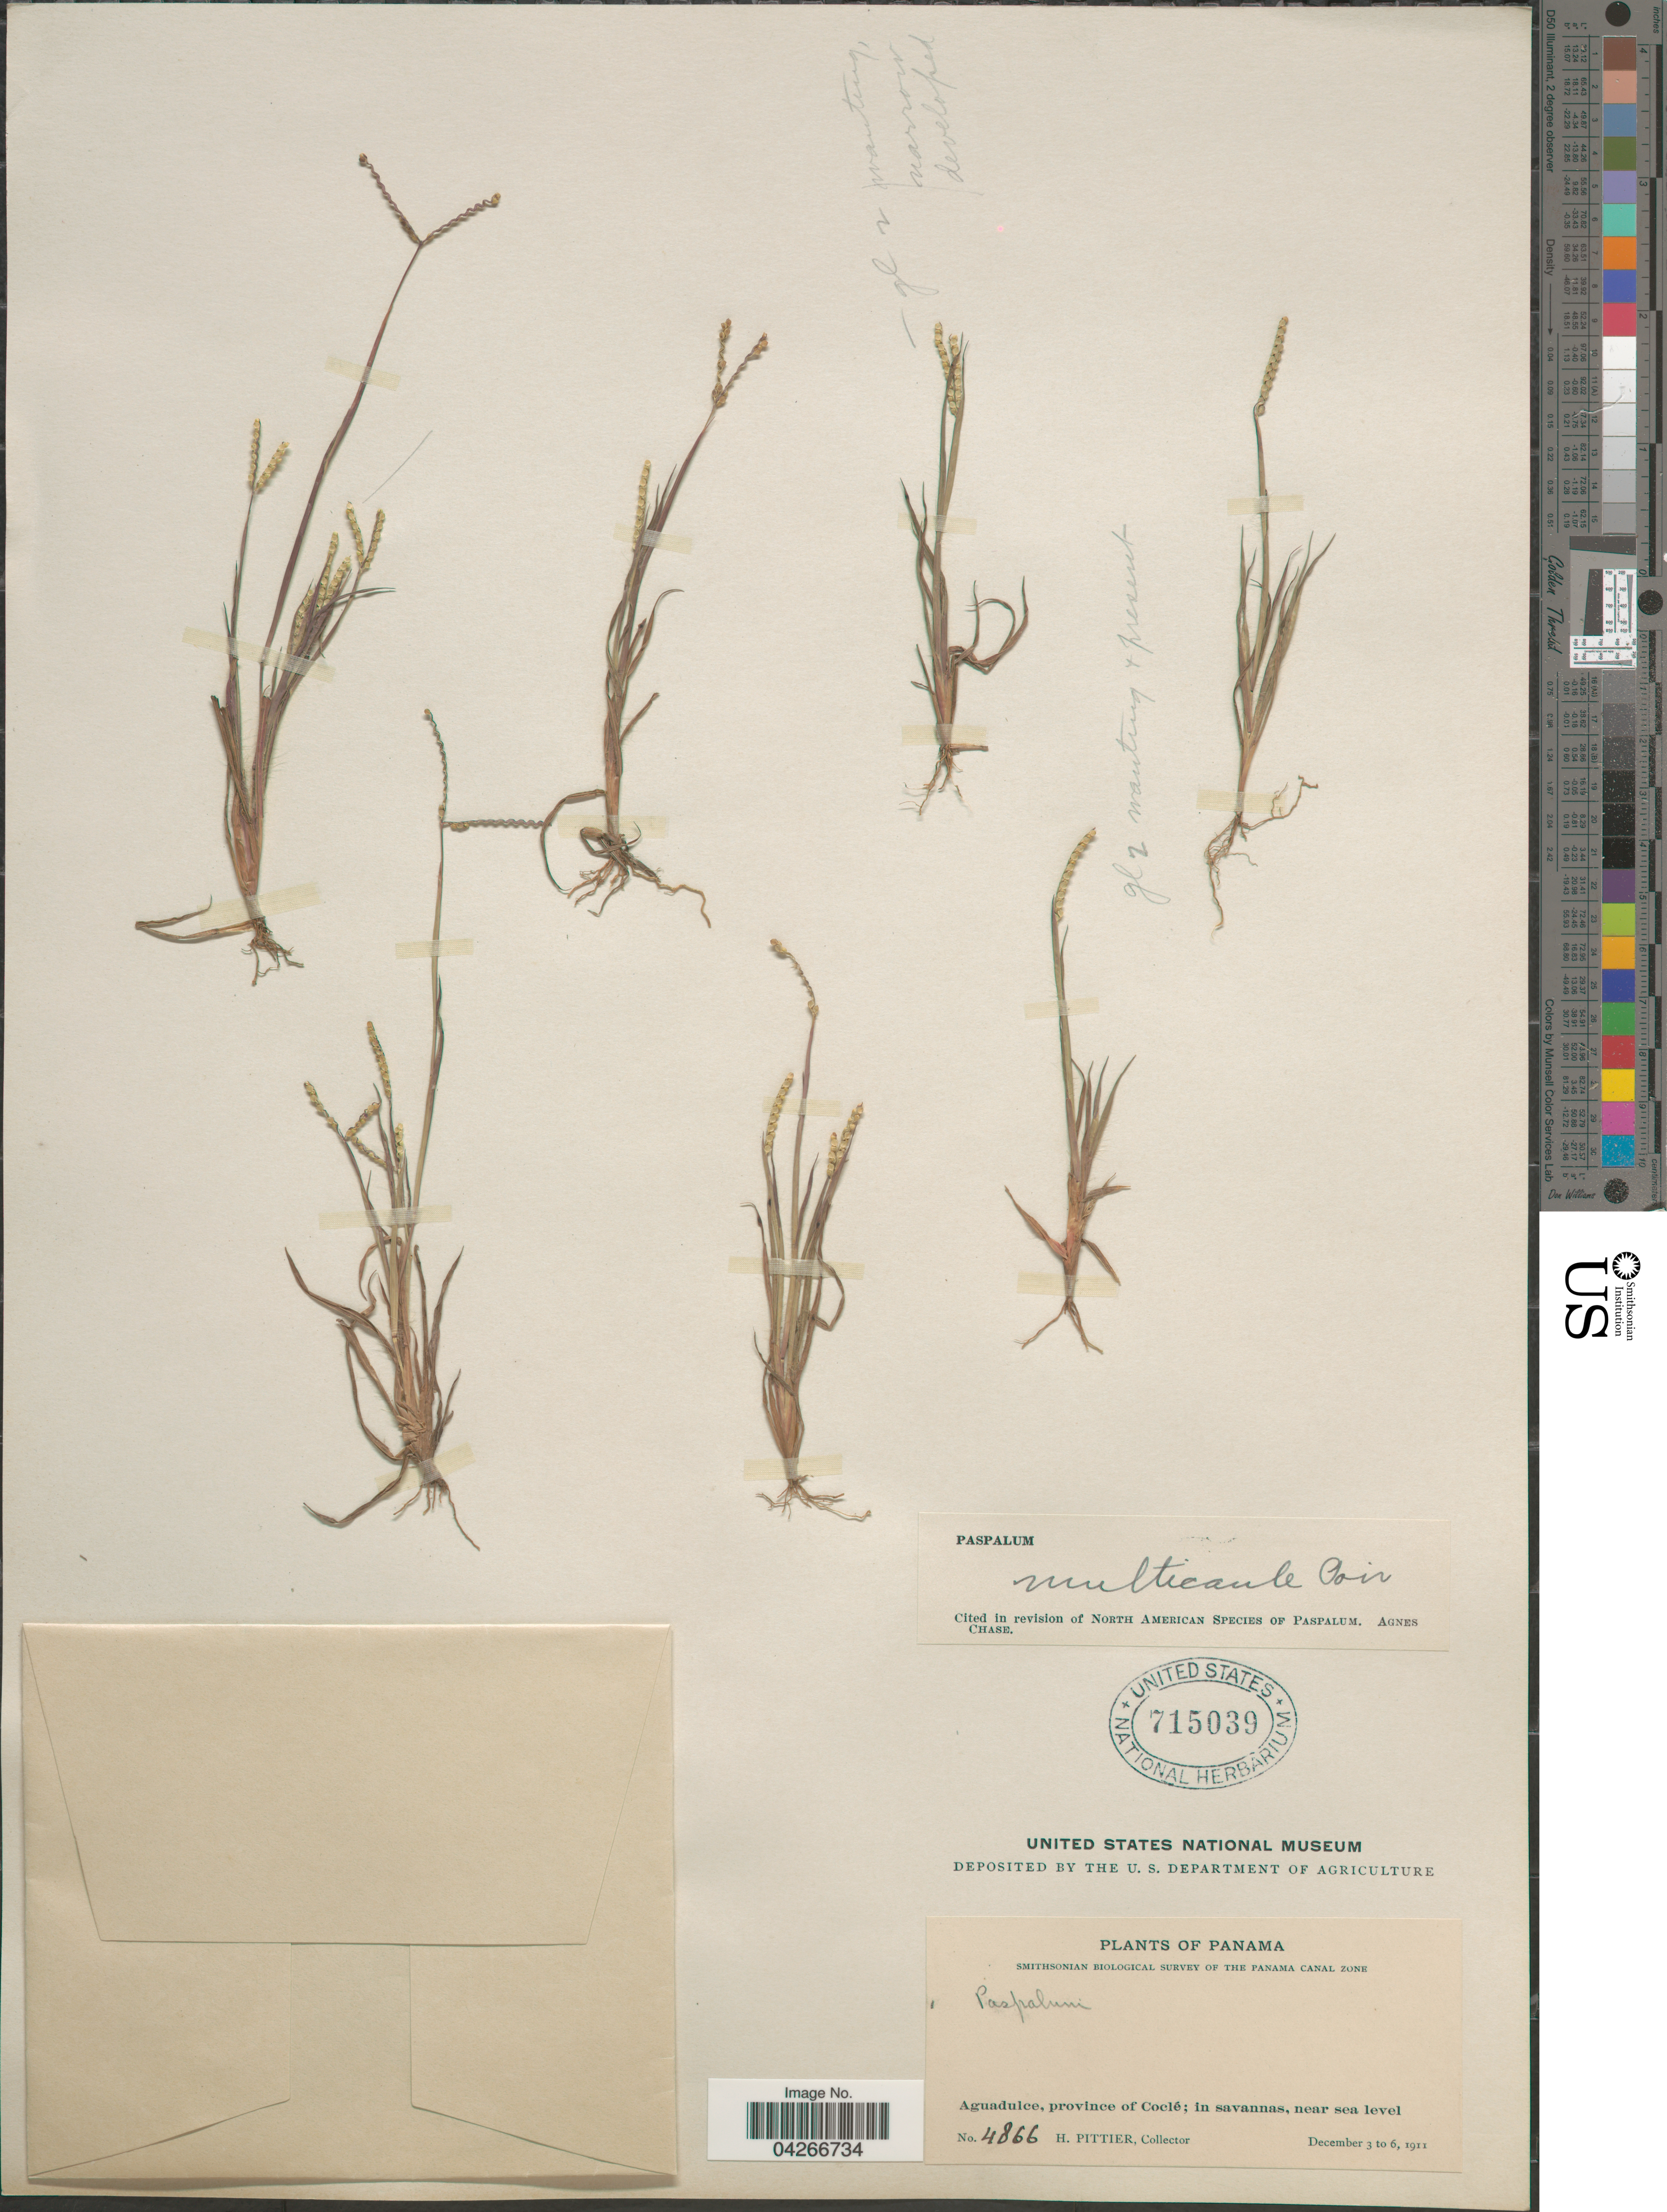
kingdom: Plantae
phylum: Tracheophyta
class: Liliopsida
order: Poales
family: Poaceae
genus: Paspalum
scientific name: Paspalum multicaule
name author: Poir. in Lam.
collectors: H. F. Pittier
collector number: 4866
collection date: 1911-12-03/1911-12-06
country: Panama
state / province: Cocle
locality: Smithsonian Biological Survey of the Panama Canal Zone. Aguadulce.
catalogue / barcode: US 715039